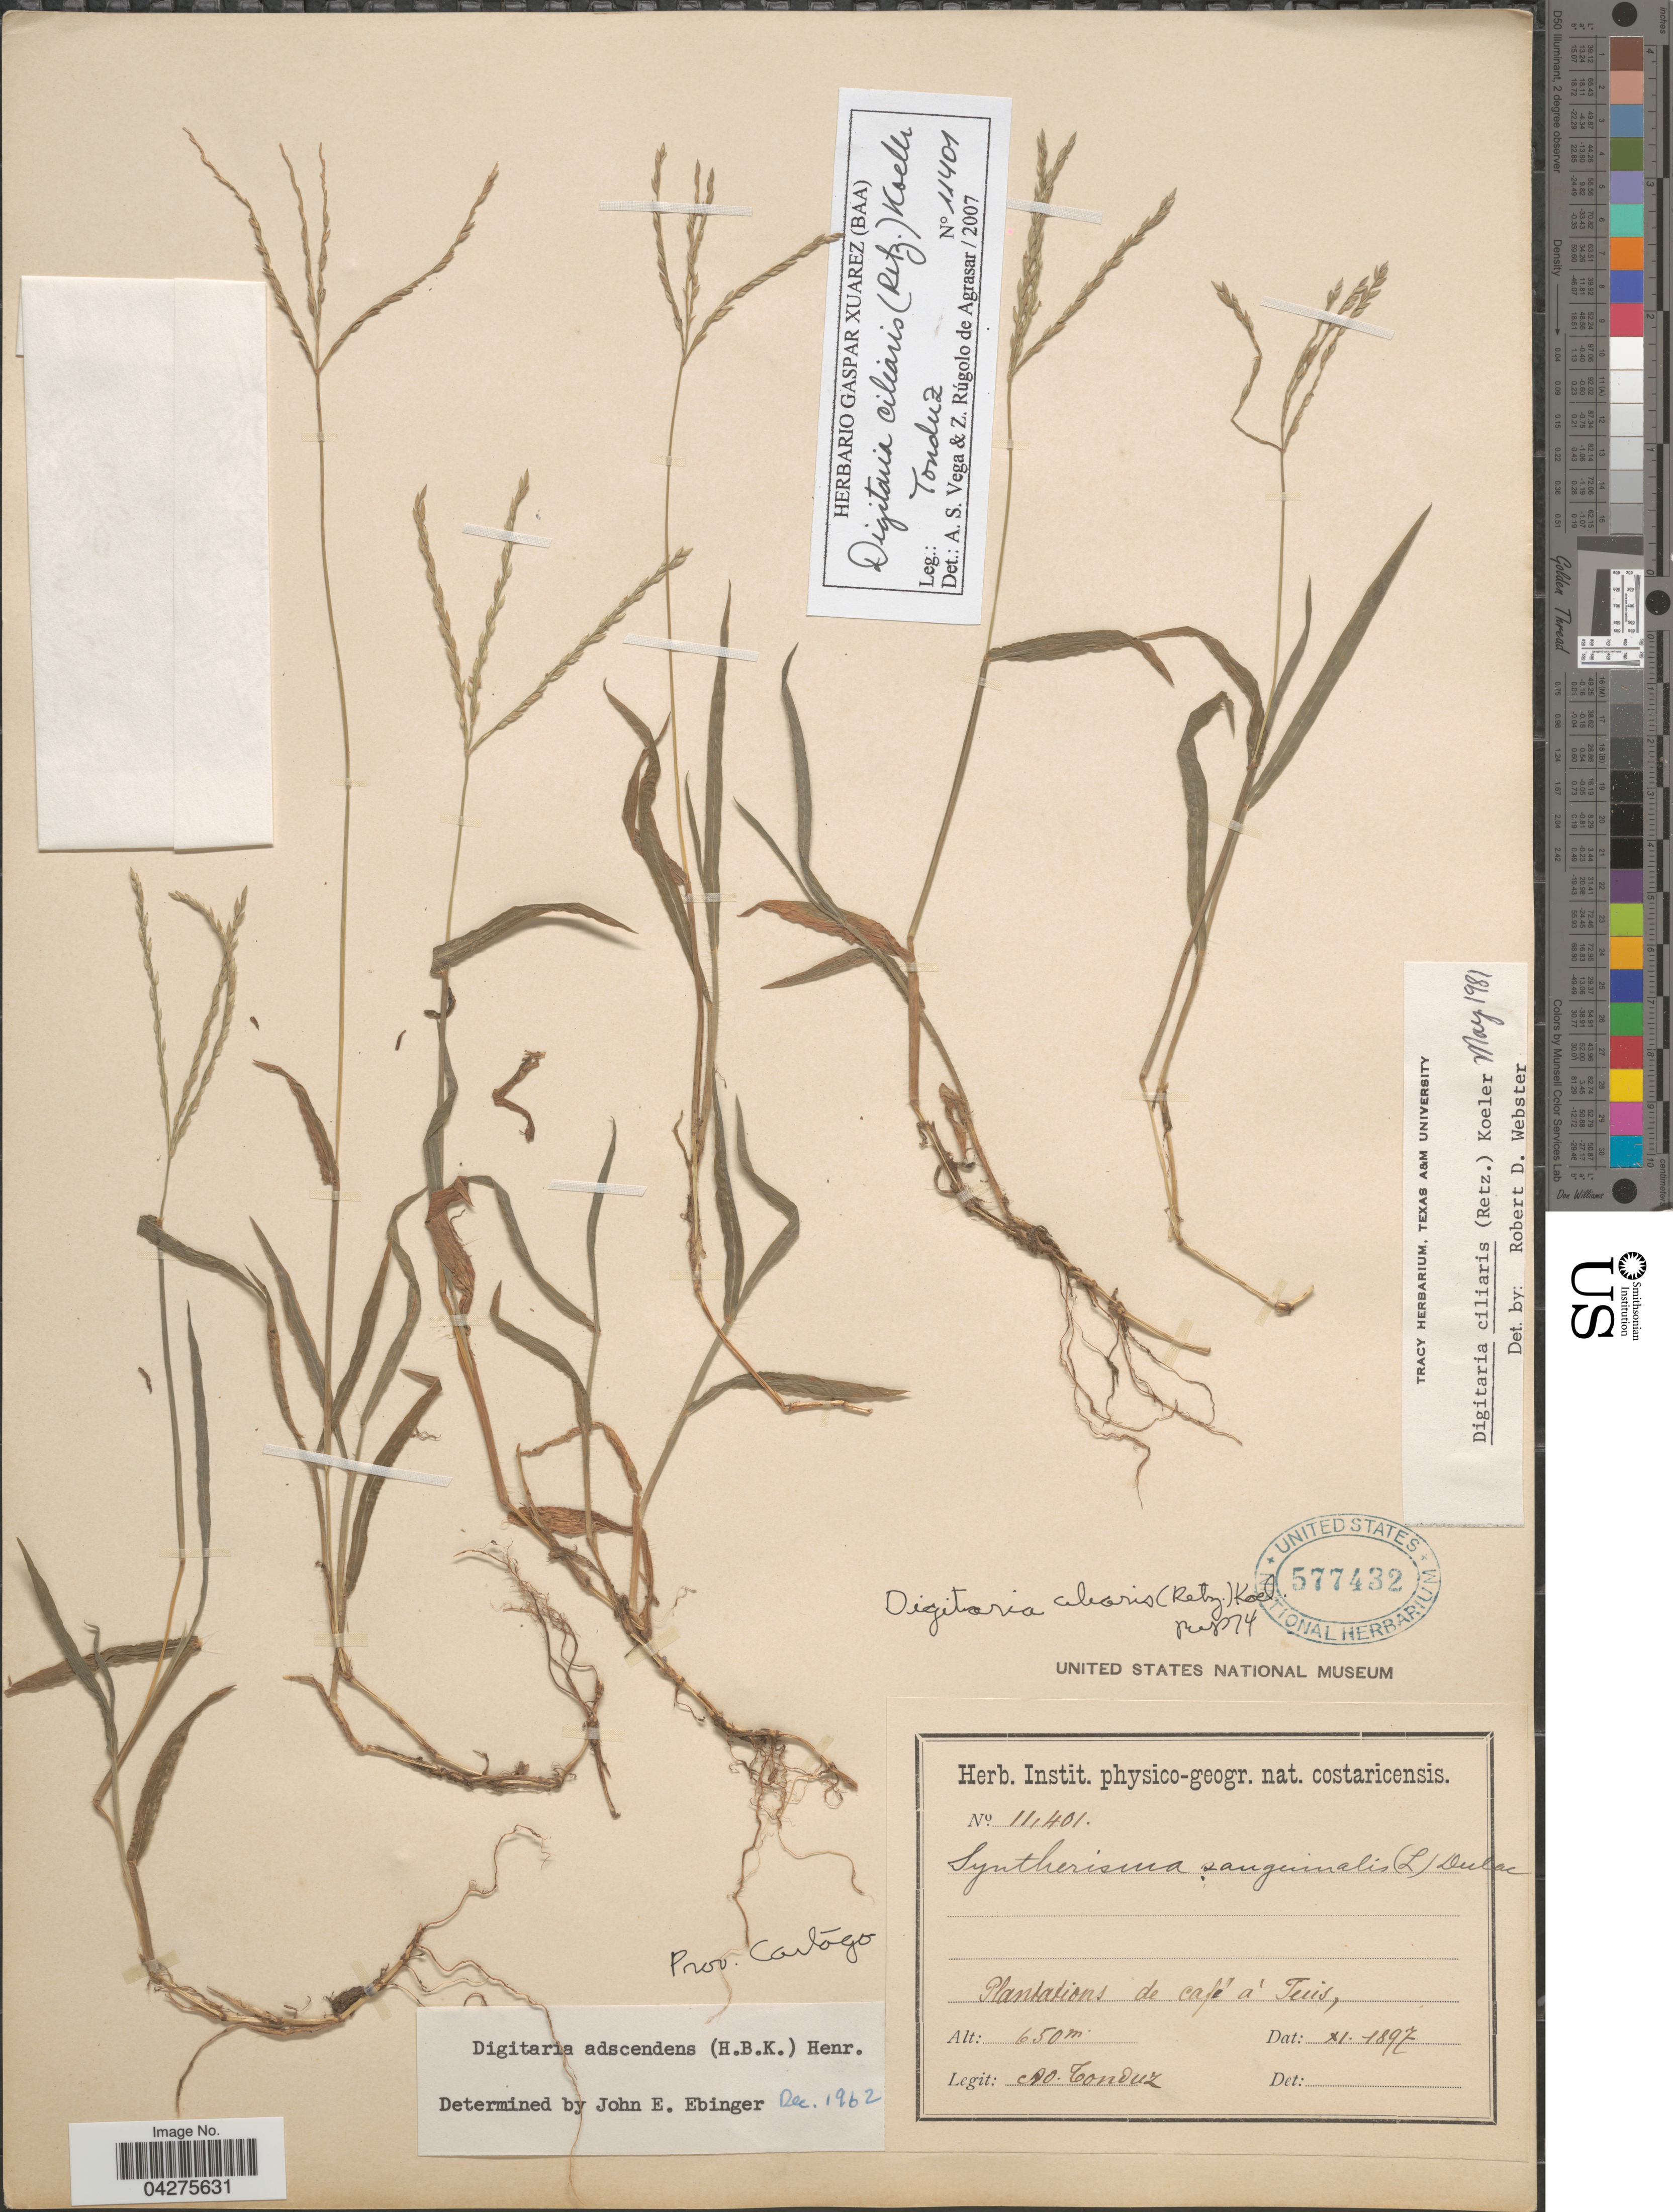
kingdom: Plantae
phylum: Tracheophyta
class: Liliopsida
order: Poales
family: Poaceae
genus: Digitaria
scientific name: Digitaria ciliaris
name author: (Retz.) Koeler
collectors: A. Tonduz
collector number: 11401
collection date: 1897-11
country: Costa Rica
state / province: Cartago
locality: Plantations de café à Tuis.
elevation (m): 650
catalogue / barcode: US 577432